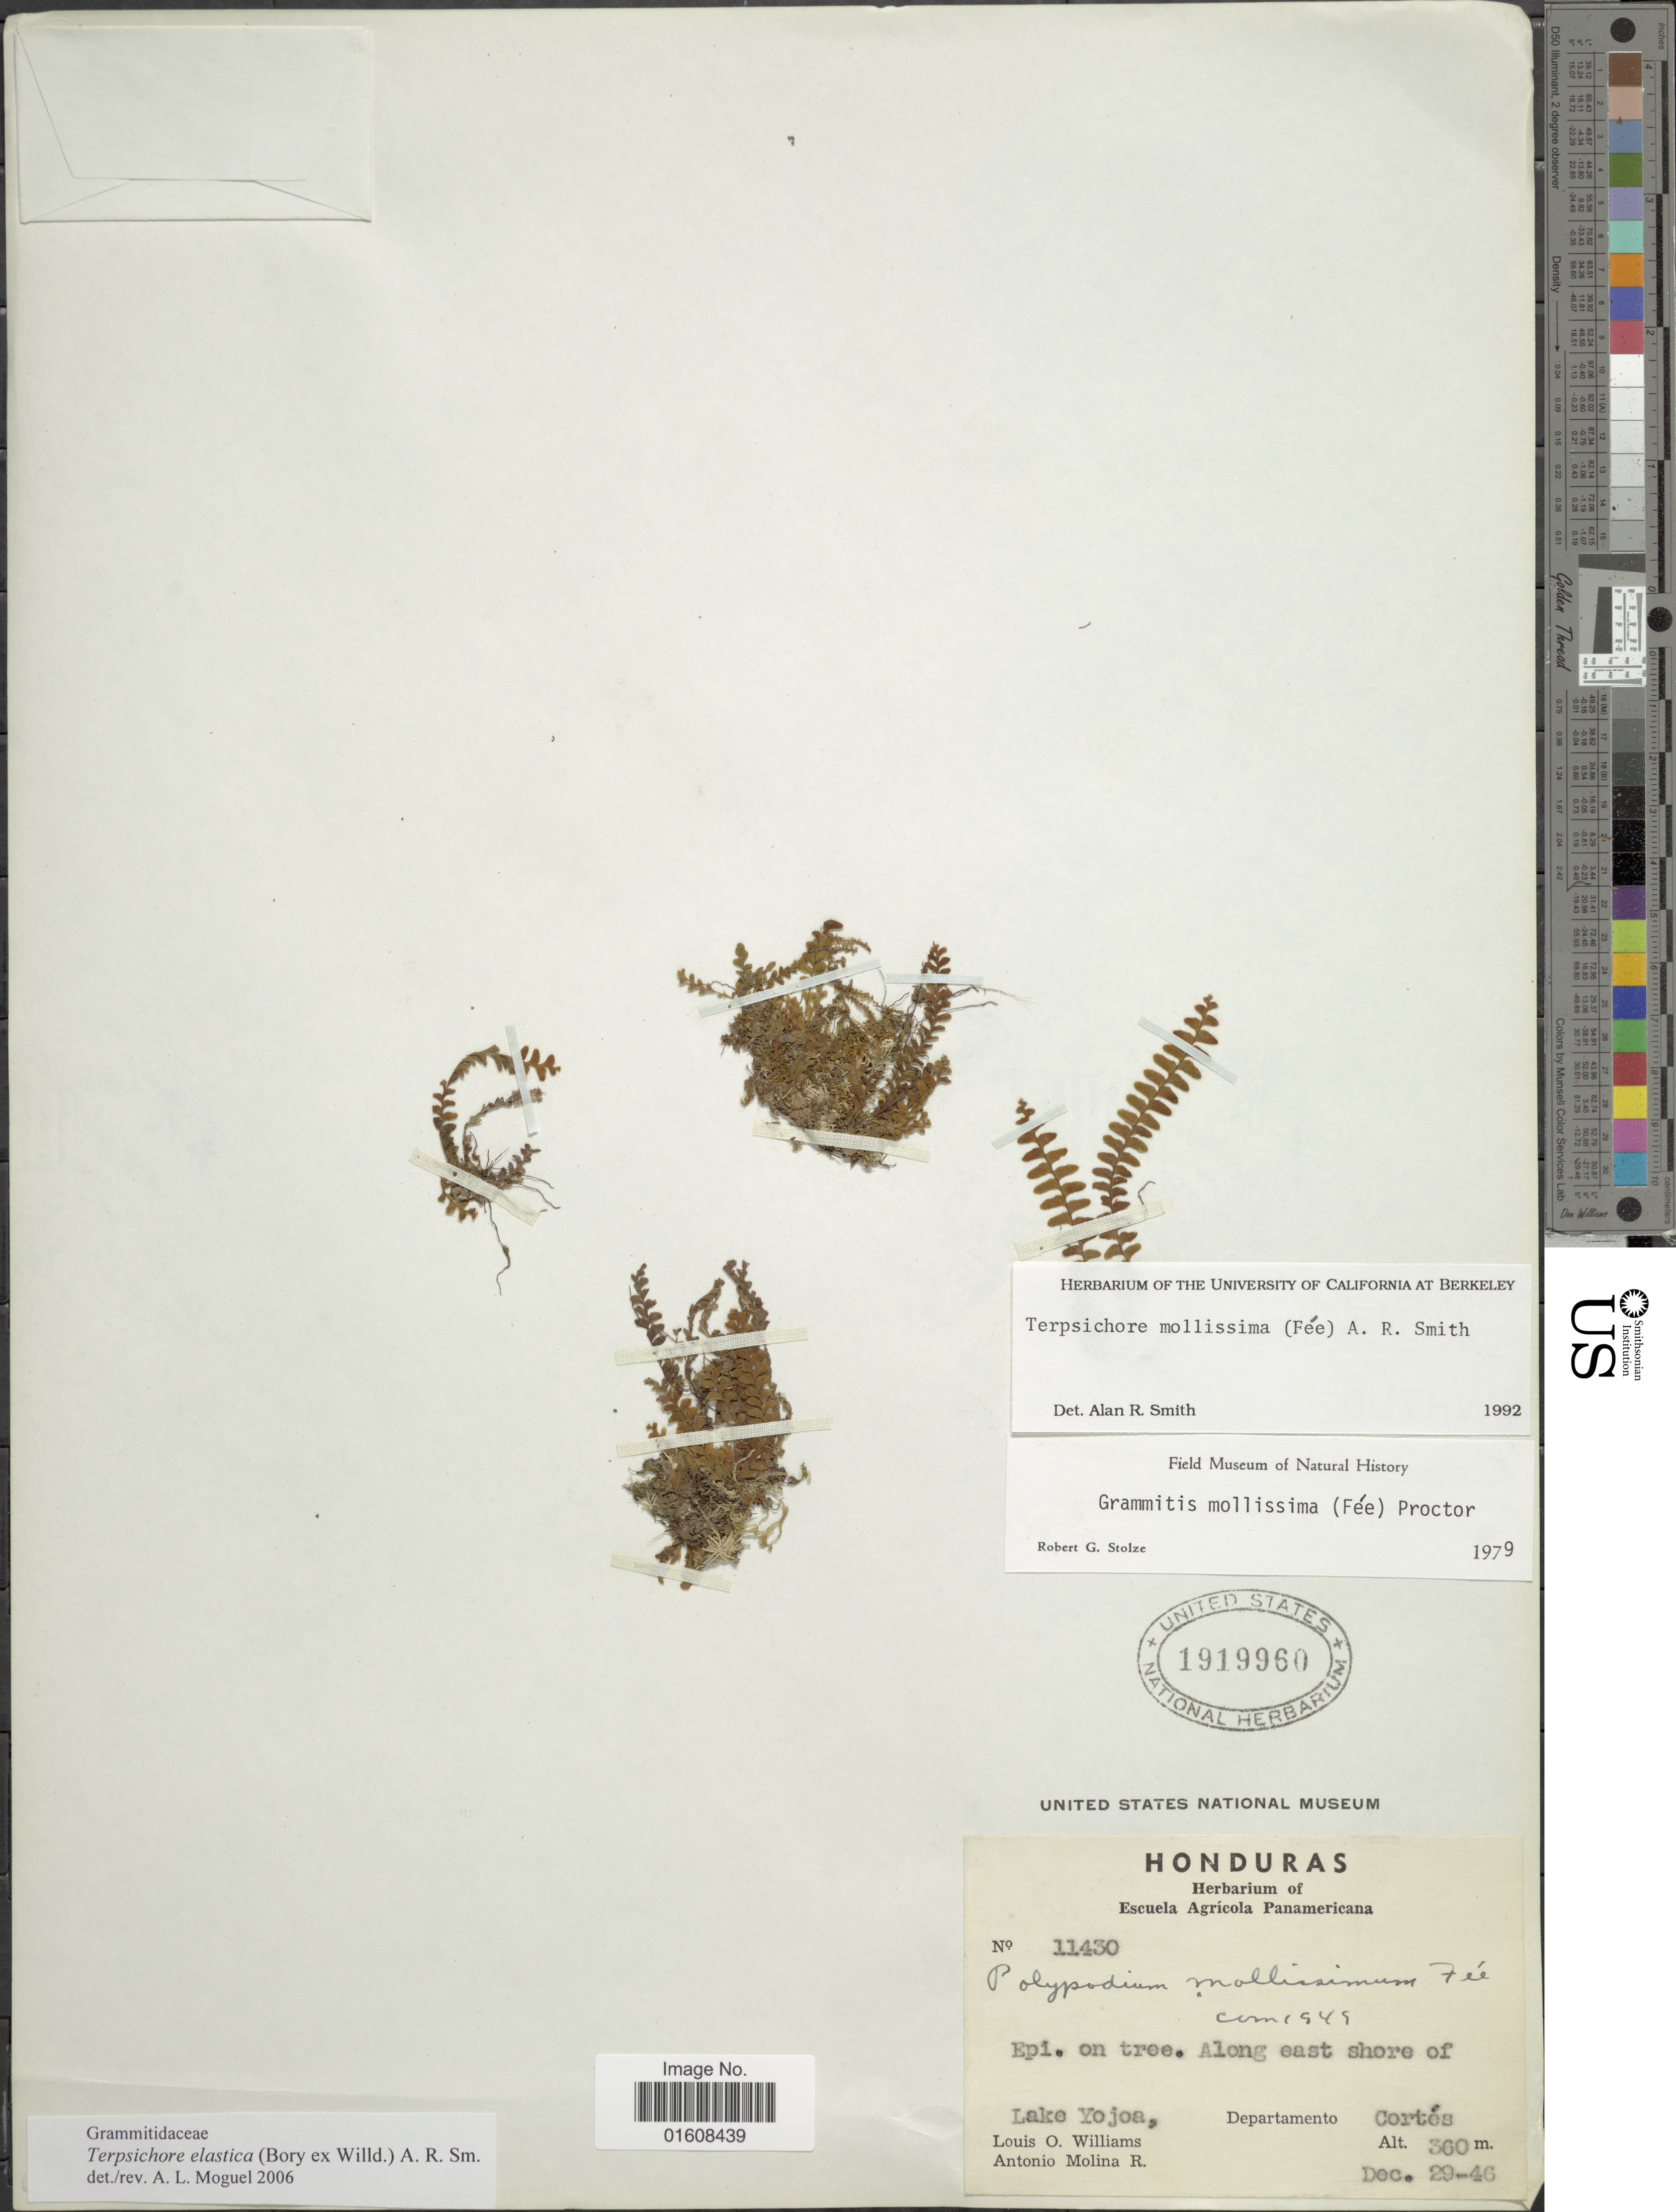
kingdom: Plantae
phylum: Tracheophyta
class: Polypodiopsida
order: Polypodiales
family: Polypodiaceae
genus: Alansmia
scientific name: Alansmia elastica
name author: (Bory ex Willd.) Moguel & M. Kessler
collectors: L. O. Williams & A. Molina R.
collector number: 11430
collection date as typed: Transcribed d/m/y: 29/12/46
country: Honduras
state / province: Cortés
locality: Along east shore of Lake Yojoa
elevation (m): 360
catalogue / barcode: US 1919960